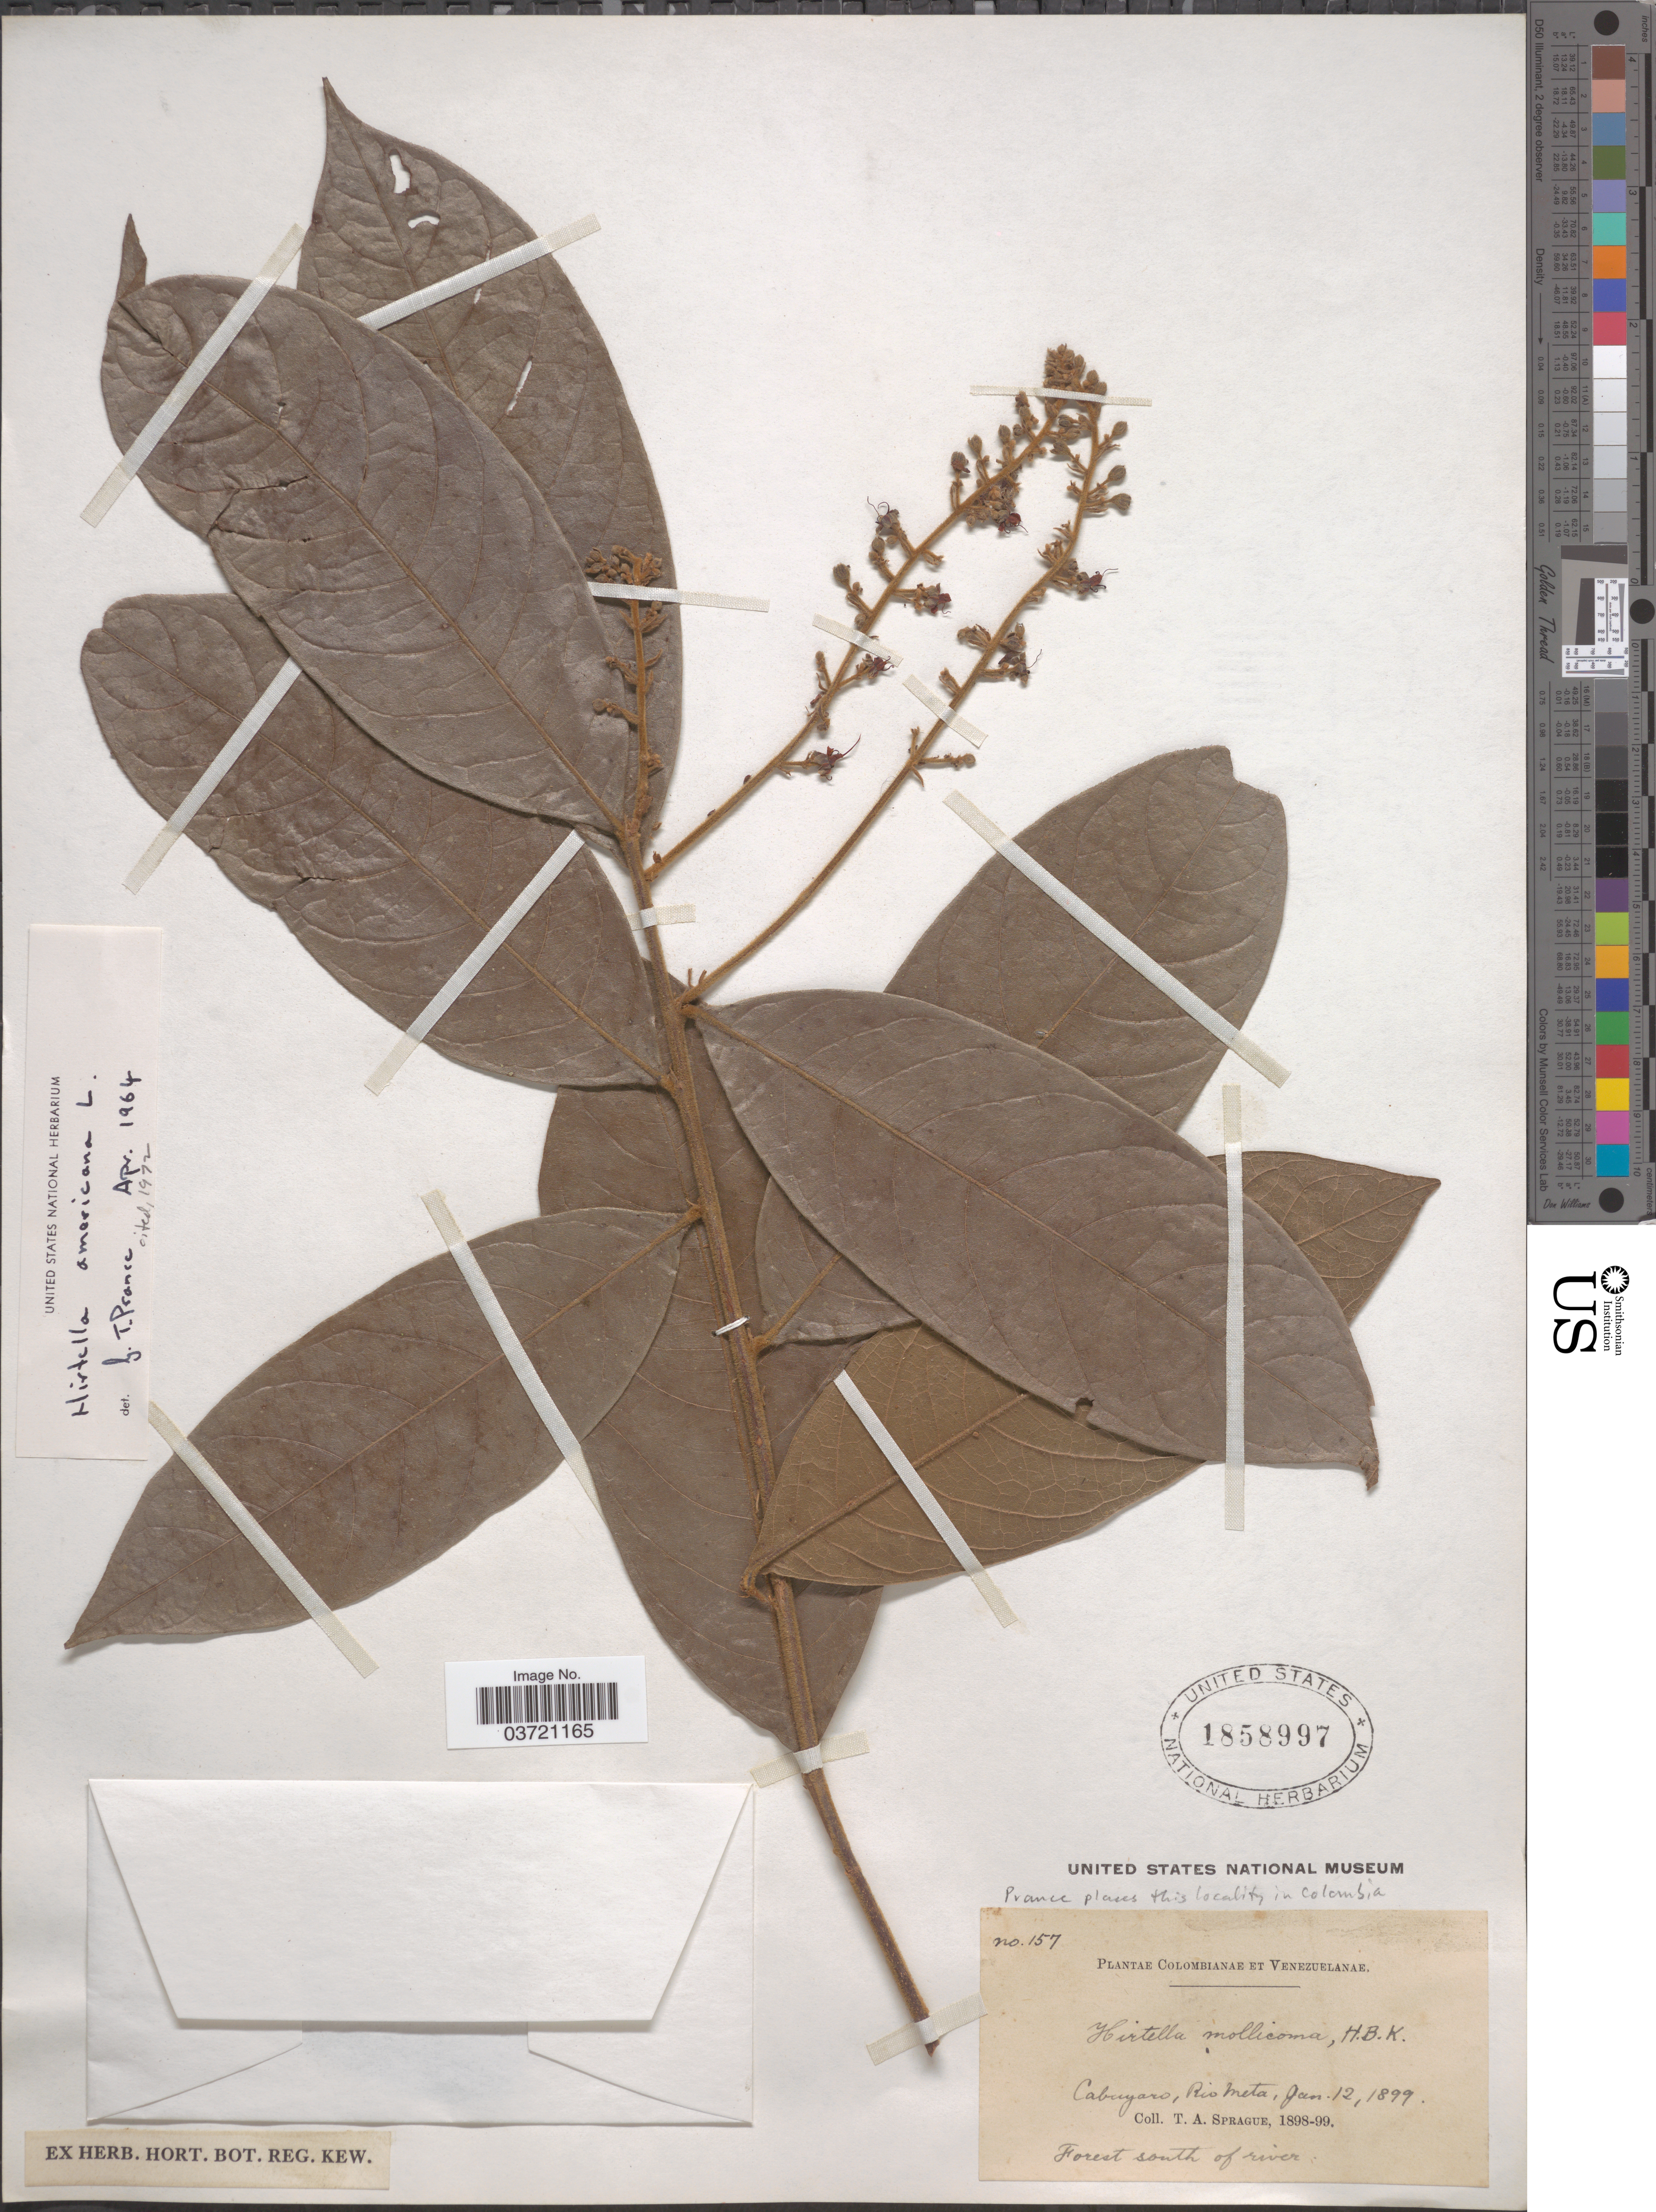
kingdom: Plantae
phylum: Tracheophyta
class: Magnoliopsida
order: Malpighiales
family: Chrysobalanaceae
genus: Hirtella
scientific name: Hirtella americana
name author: L.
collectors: T. A. Sprague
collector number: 157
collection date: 1899-01-12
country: Colombia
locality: Cabuyaro, Rio Meta. Forest south of river.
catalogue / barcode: US 1858997